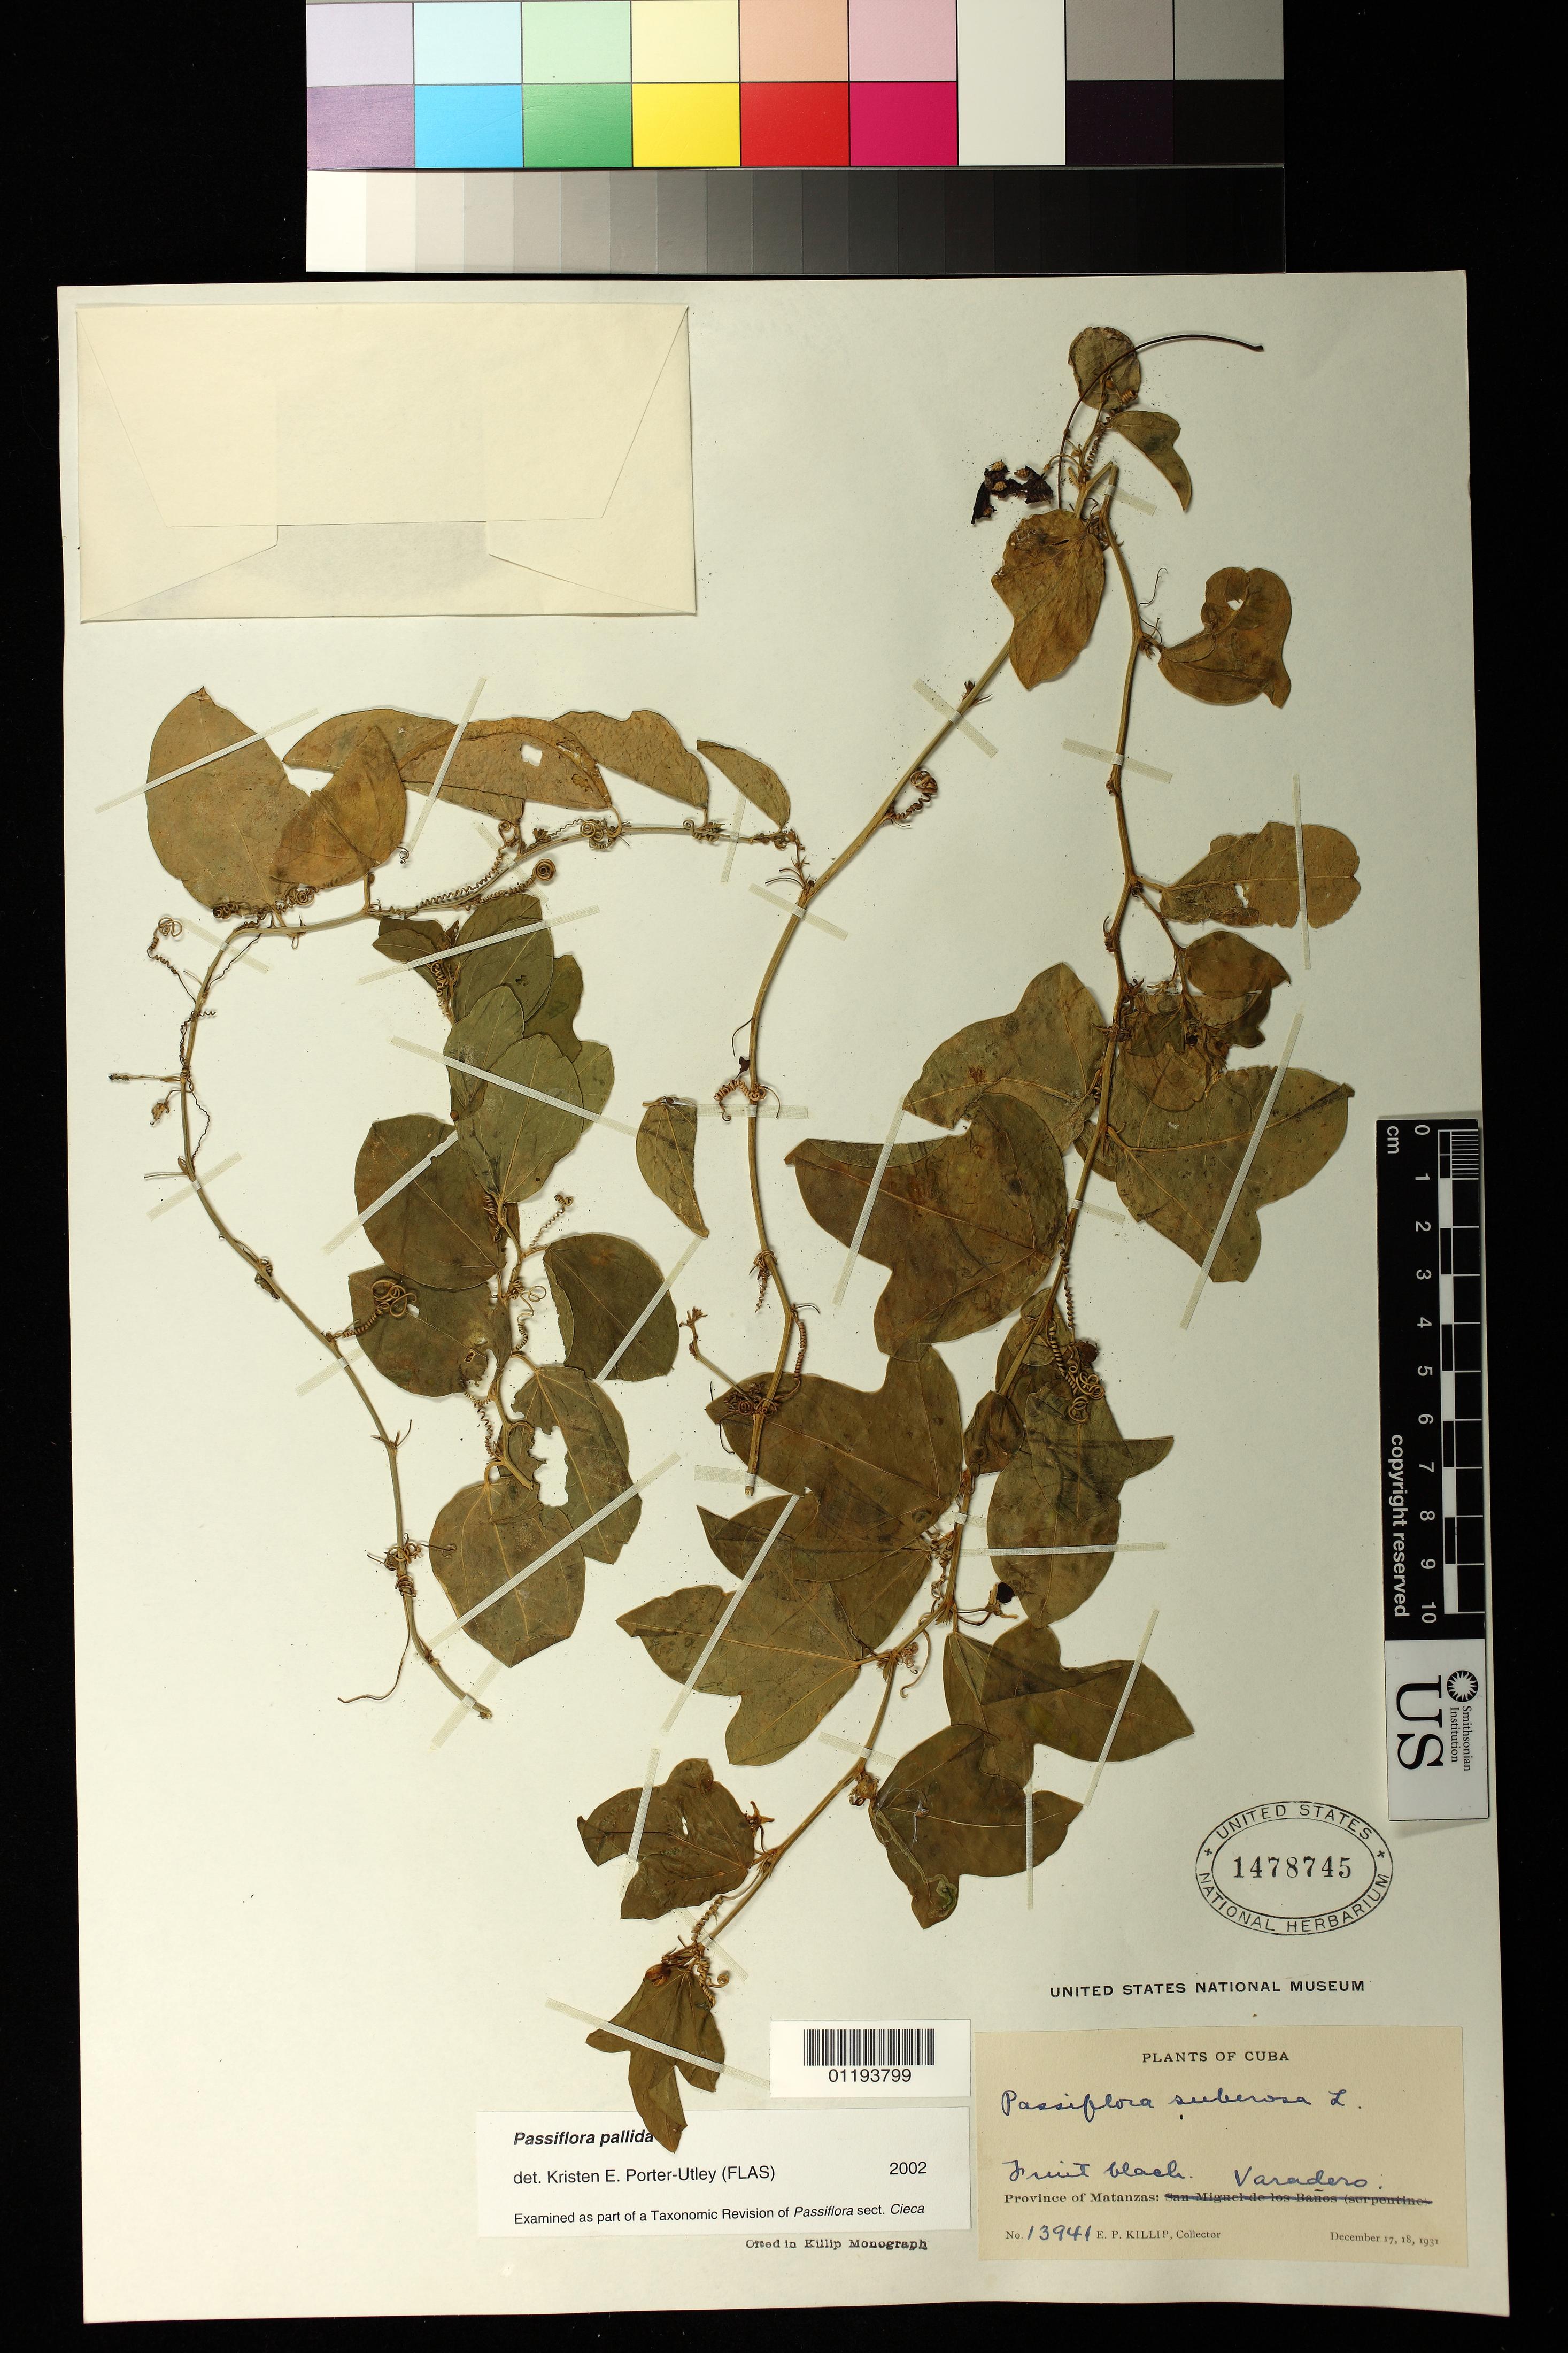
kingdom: Plantae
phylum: Tracheophyta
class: Magnoliopsida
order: Malpighiales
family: Passifloraceae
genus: Passiflora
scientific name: Passiflora pallida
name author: L.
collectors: E. P. Killip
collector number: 13941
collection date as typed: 1931 Dec 17 1931 Dec 18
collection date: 1931-12-17/1931-12-18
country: Cuba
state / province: Matanzas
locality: Varadero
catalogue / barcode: US 1478745